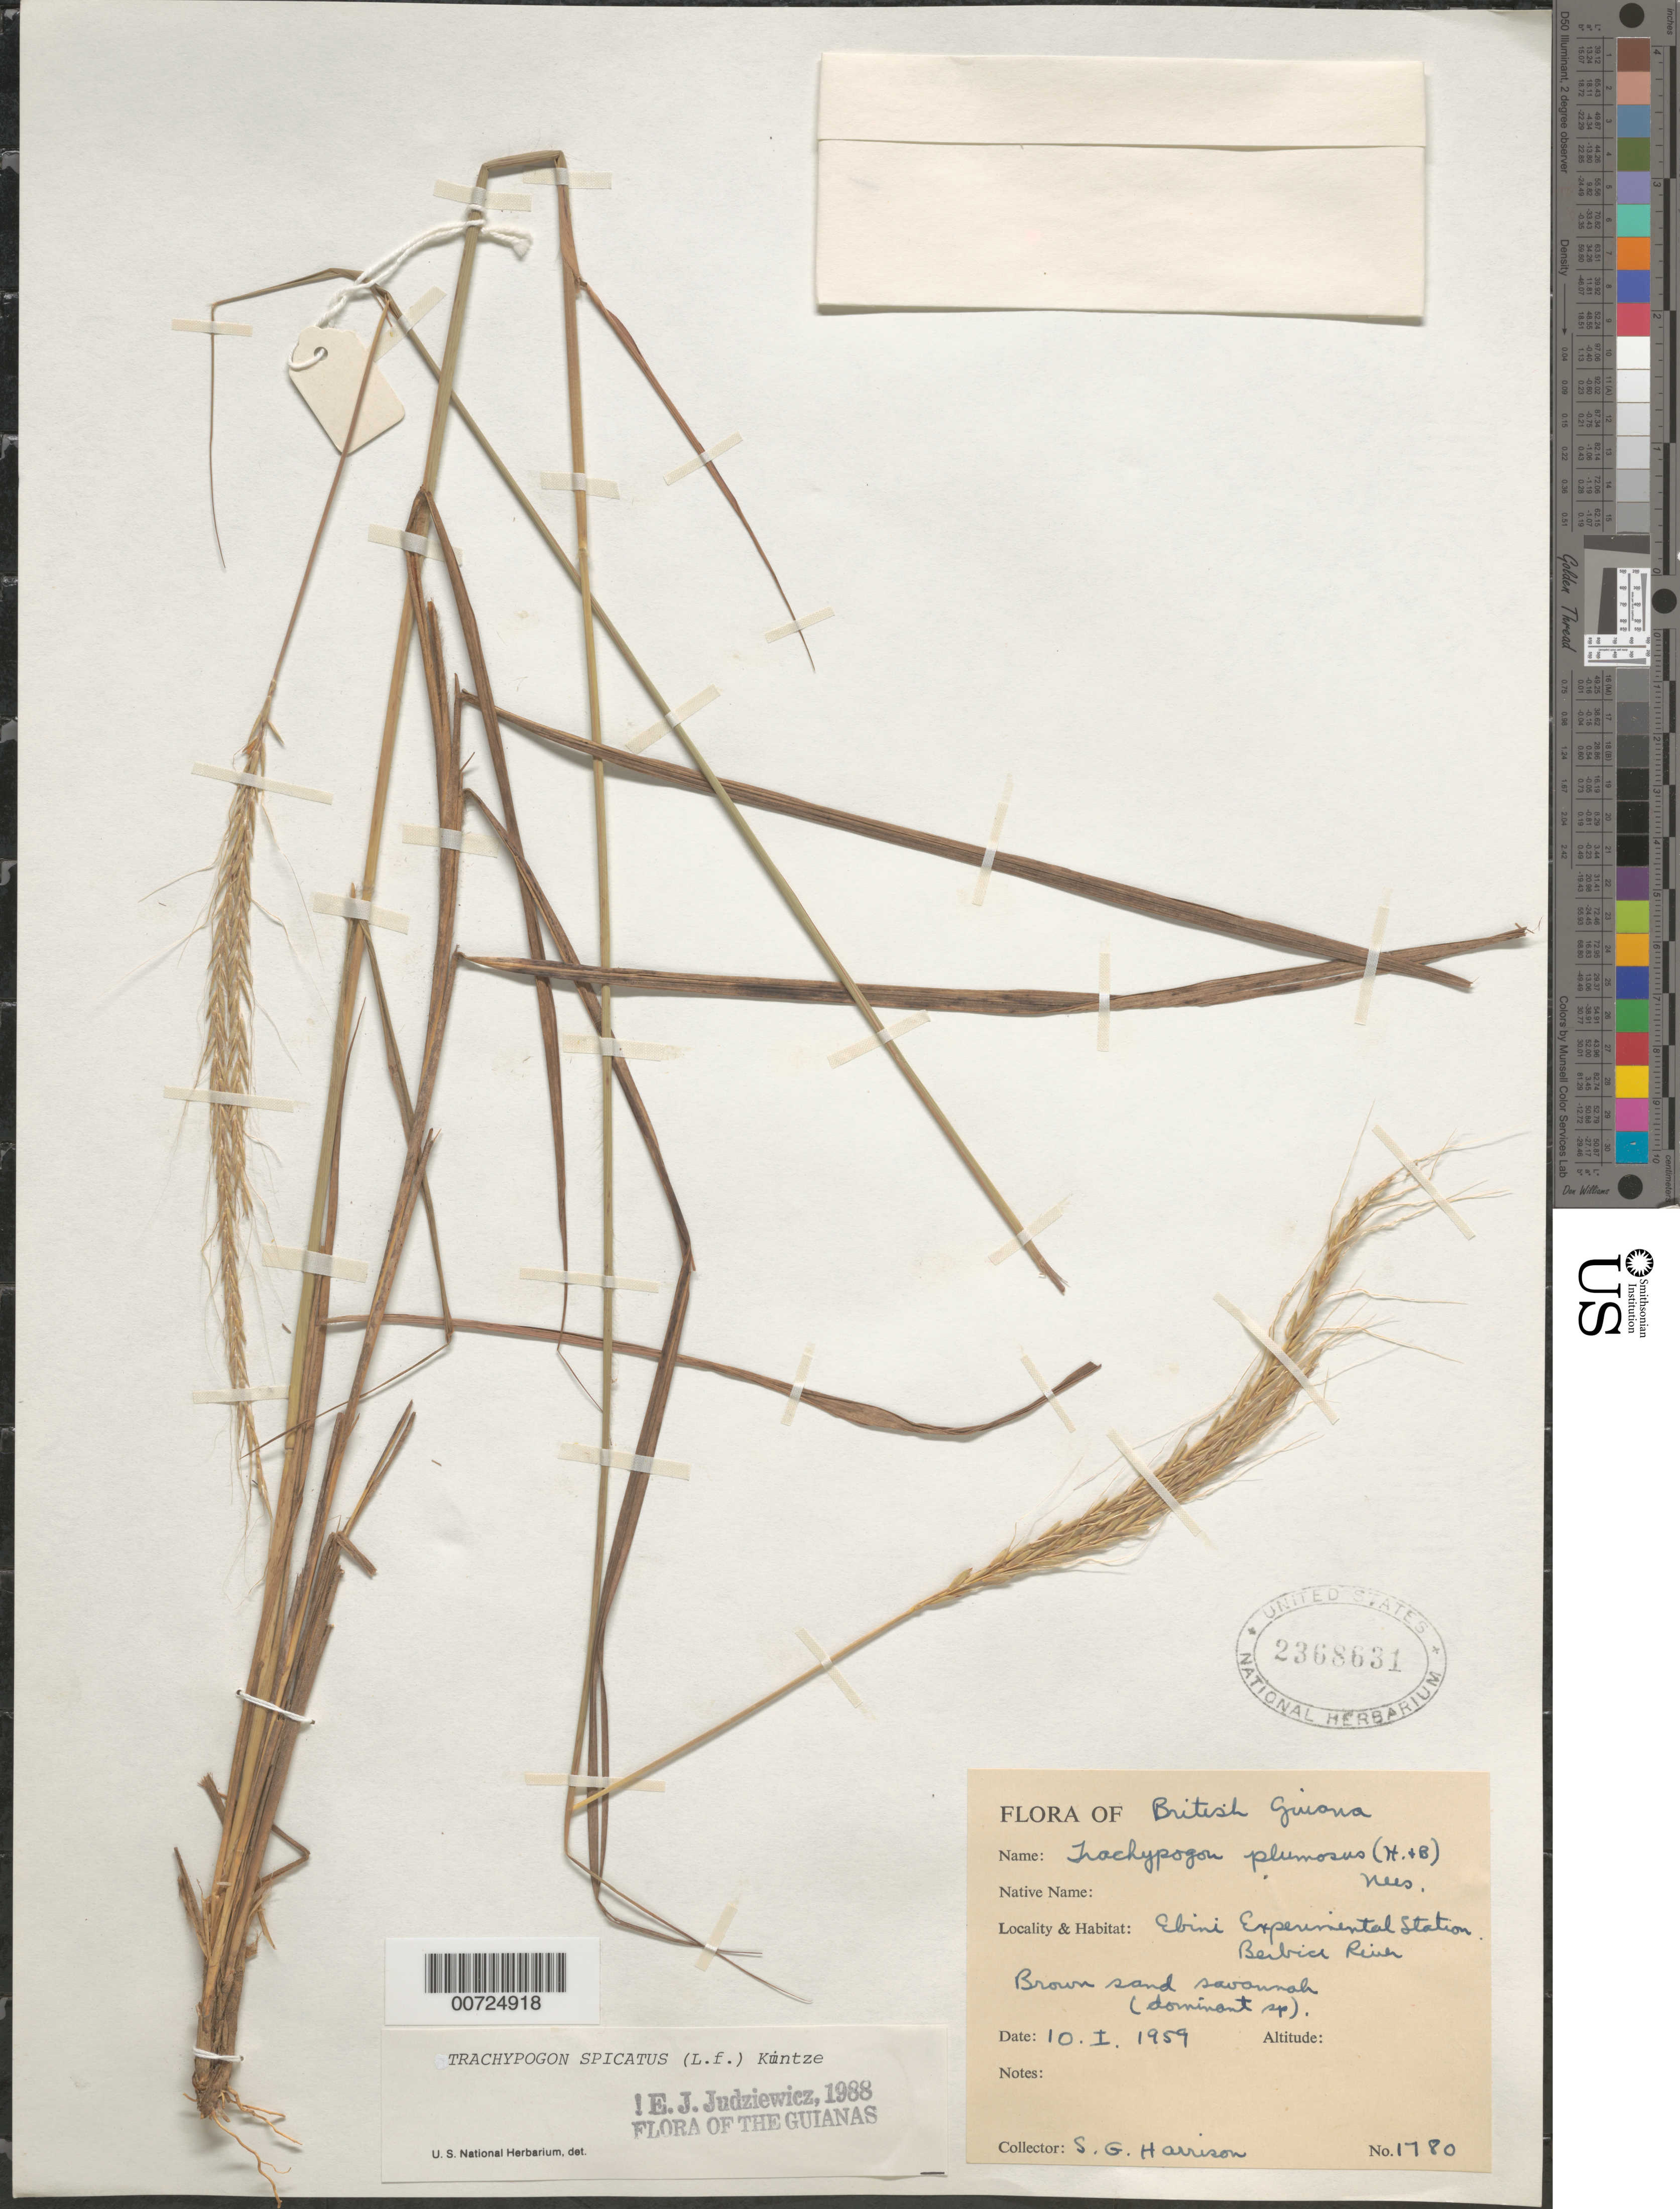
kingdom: Plantae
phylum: Tracheophyta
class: Liliopsida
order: Poales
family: Poaceae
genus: Trachypogon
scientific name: Trachypogon spicatus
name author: (L. f.) Kuntze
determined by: Judziewicz, E. J.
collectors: S. G. Harrison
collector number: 1780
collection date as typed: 10-Jan-59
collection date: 1959-01-10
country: Guyana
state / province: U. Demerara-Berbice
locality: Ebini Experimental Station, Berbice River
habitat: Brown, sandy savannah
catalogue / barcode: US 2368631